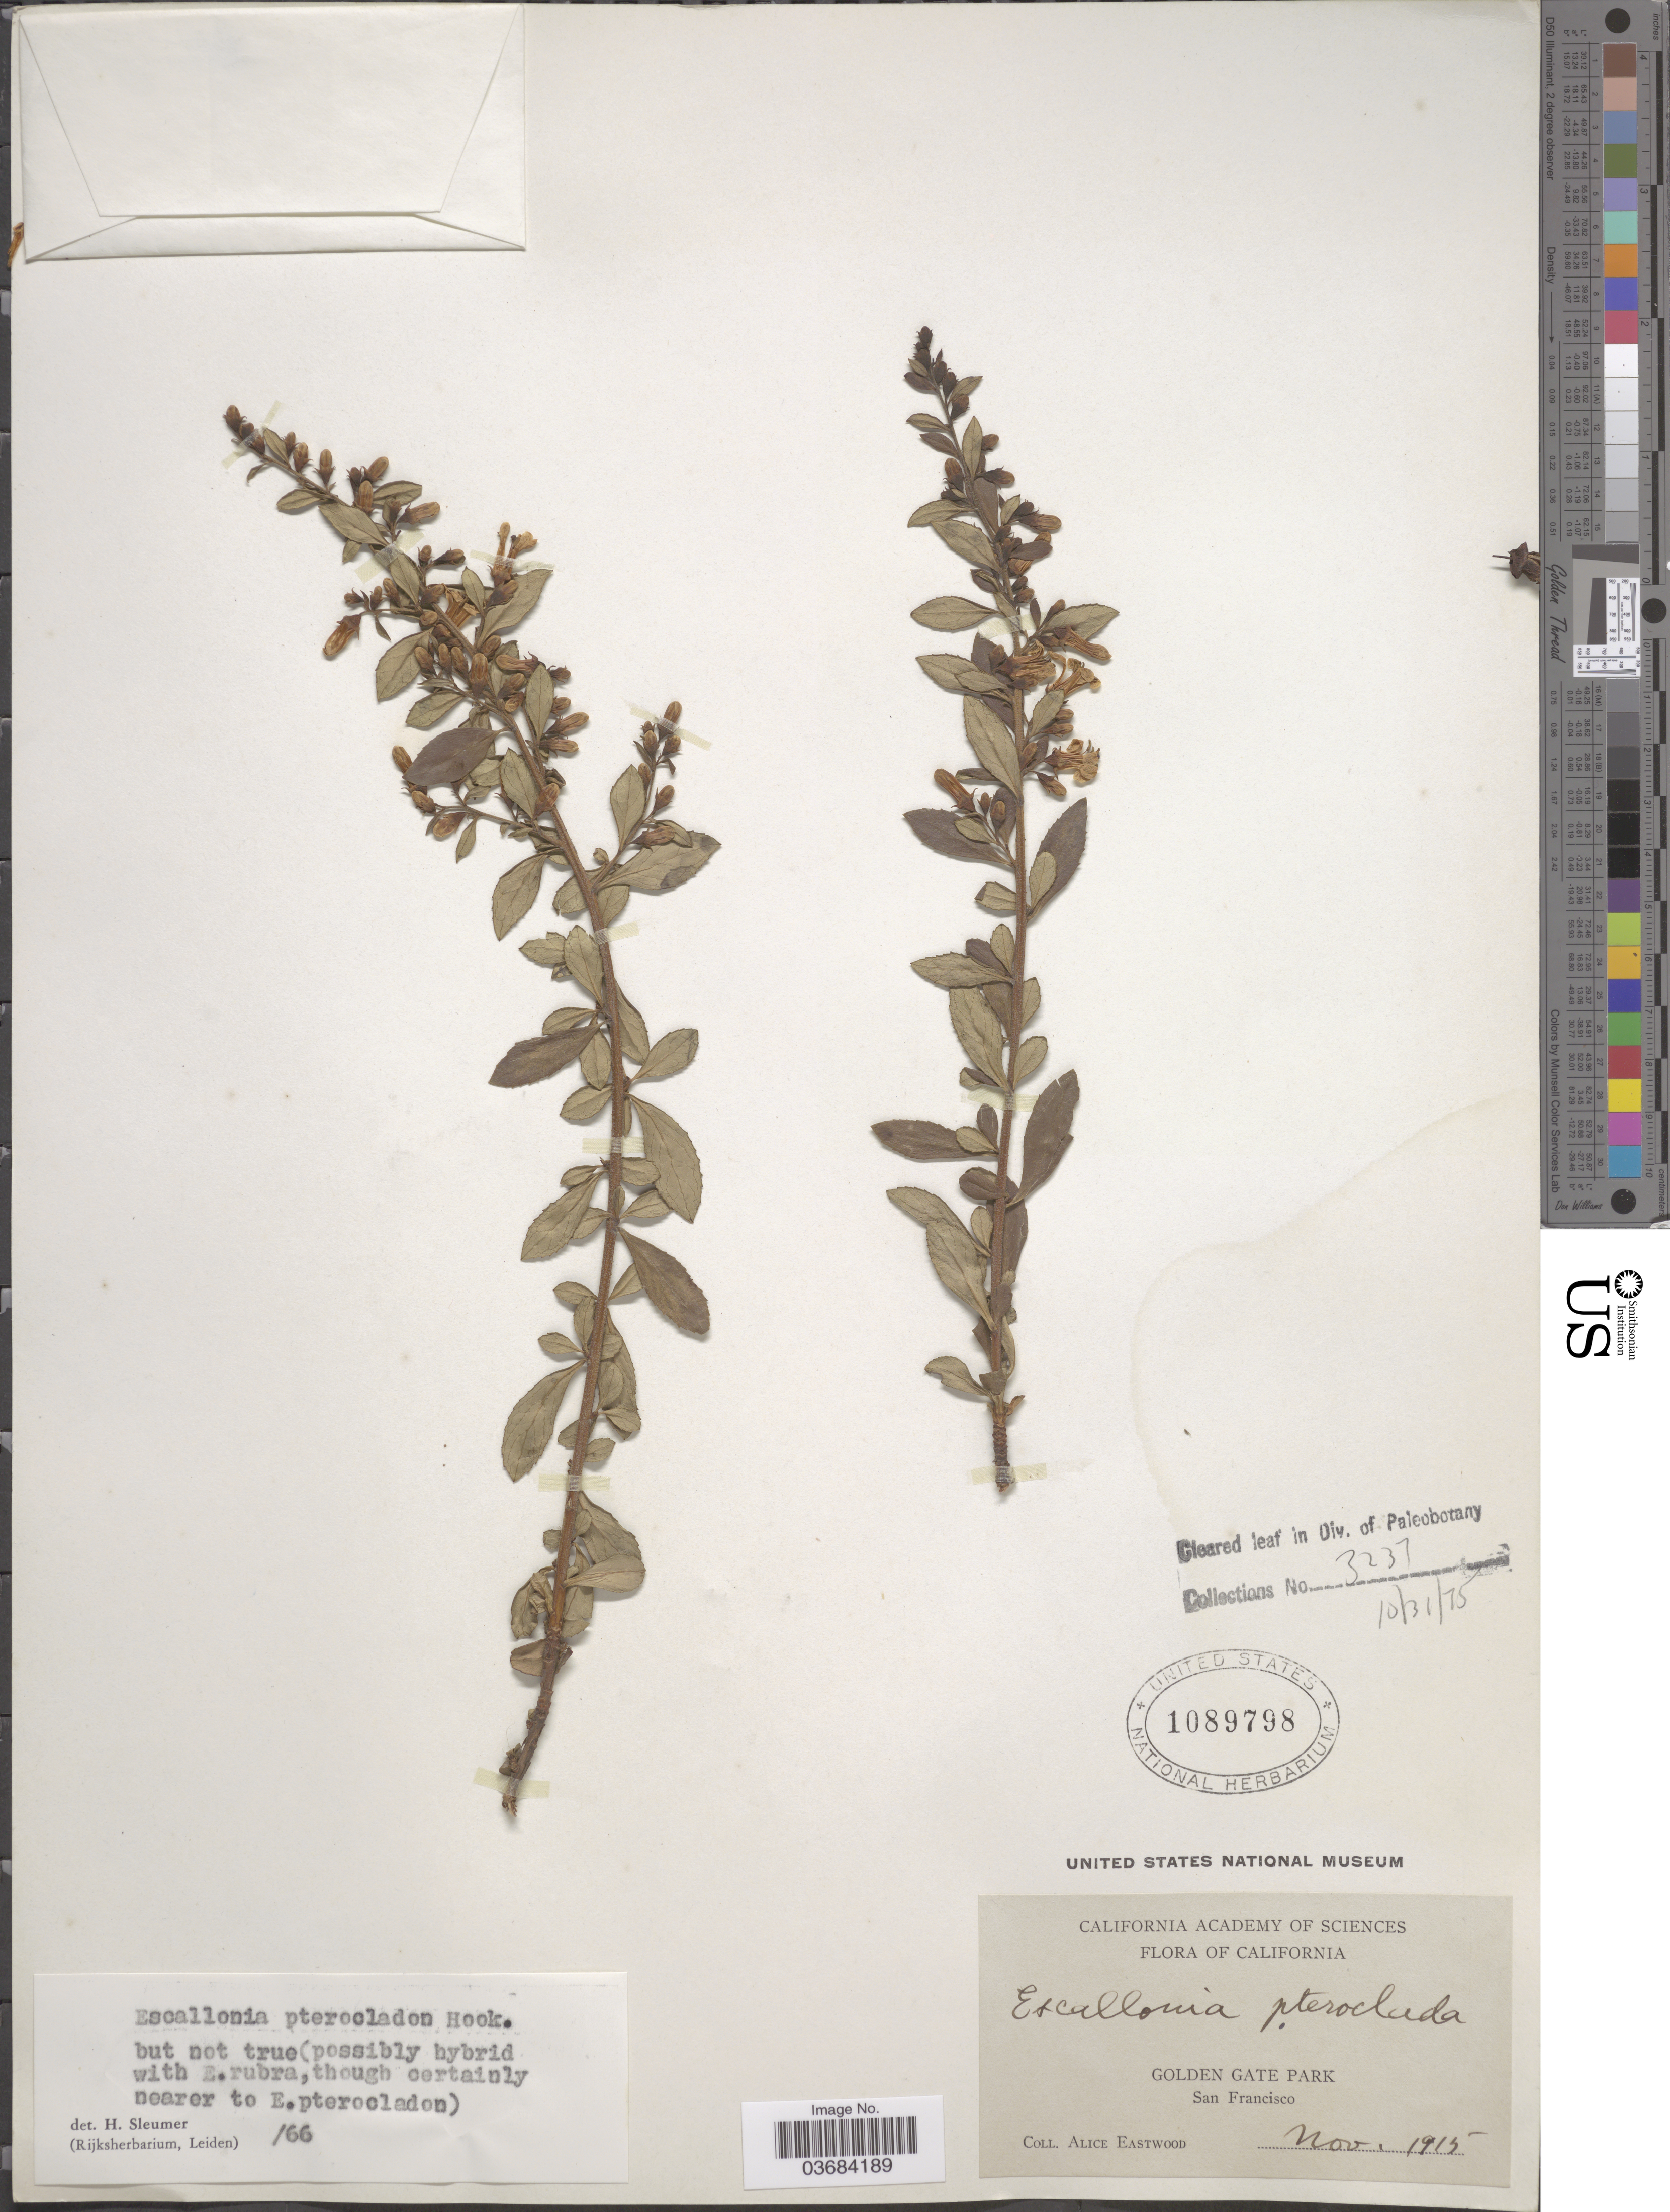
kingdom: Plantae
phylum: Tracheophyta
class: Magnoliopsida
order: Escalloniales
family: Escalloniaceae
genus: Escallonia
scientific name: Escallonia pterocladon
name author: Hook.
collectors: A. Eastwood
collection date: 1915-11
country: United States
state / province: California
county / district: San Francisco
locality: Golden Gate Park. San Francisco.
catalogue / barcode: US 1089798